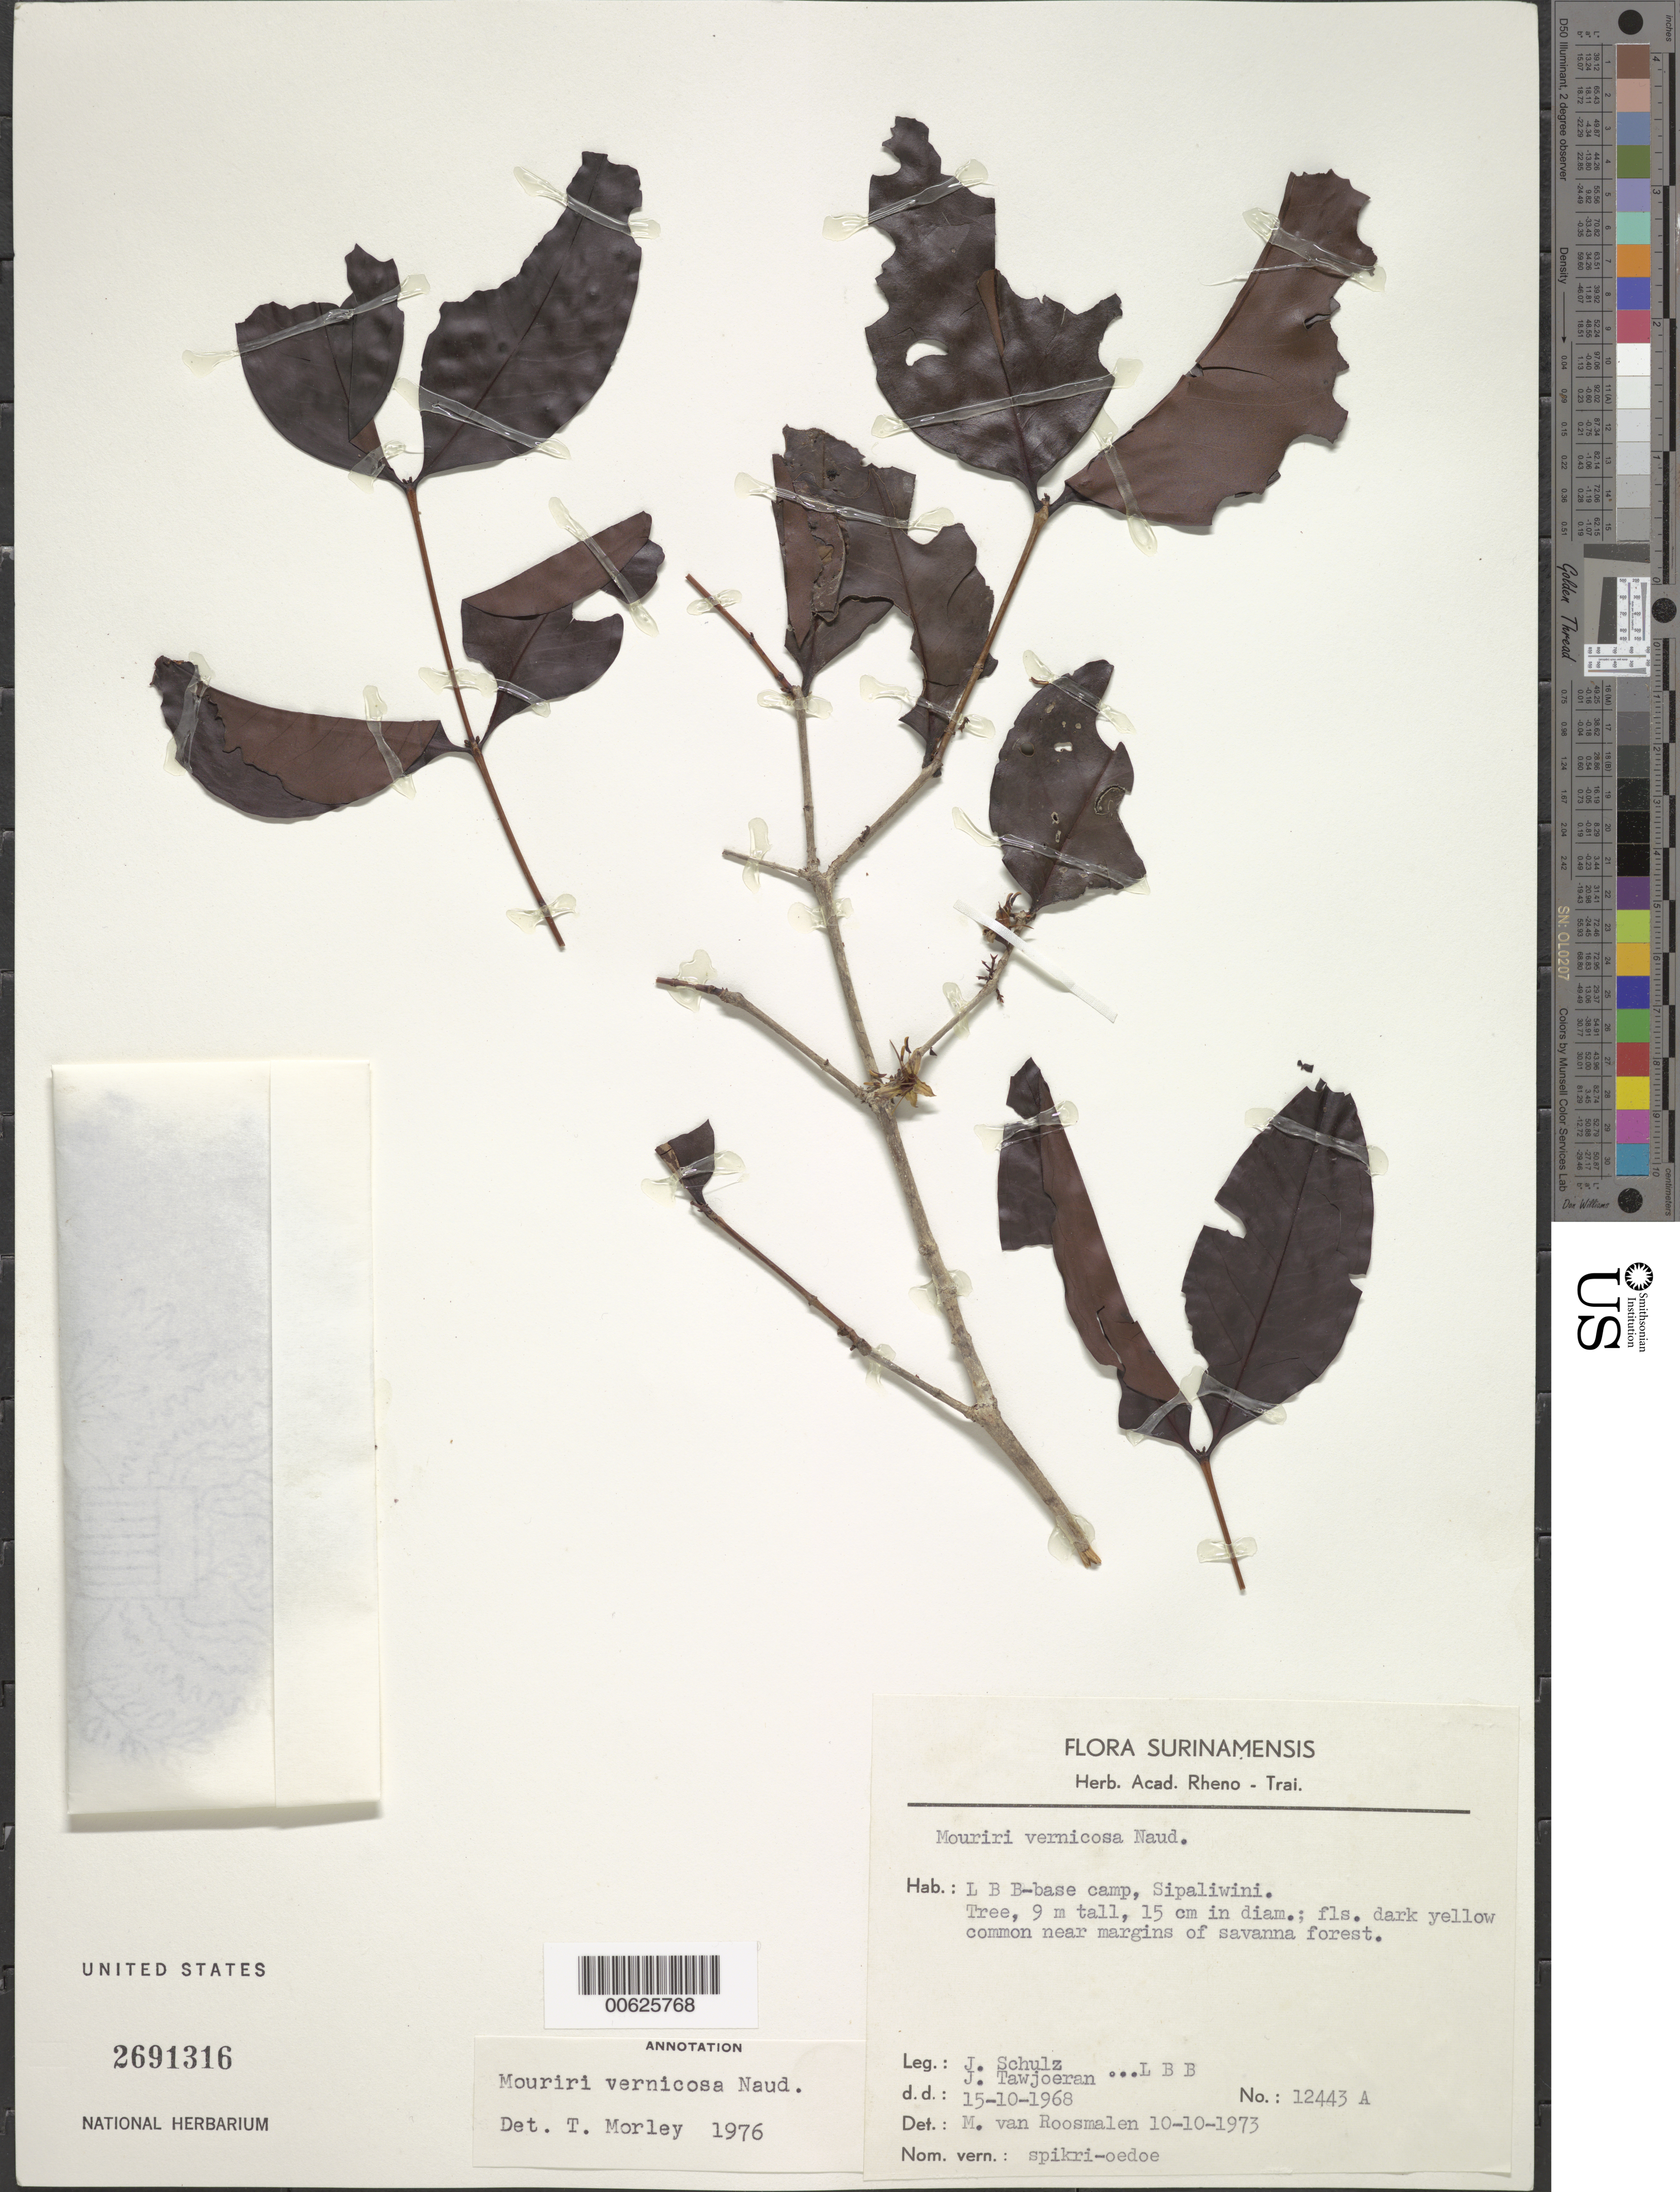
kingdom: Plantae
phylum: Tracheophyta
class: Magnoliopsida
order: Myrtales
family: Melastomataceae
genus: Mouriri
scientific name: Mouriri vernicosa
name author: Naudin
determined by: Morley, T.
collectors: J. P. Schulz & J. Tawjoeran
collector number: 12443 A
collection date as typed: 15-Oct-68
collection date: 1968-10-15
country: Suriname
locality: Sipaliwini Savanna, LBB base camp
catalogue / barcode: US 2691316